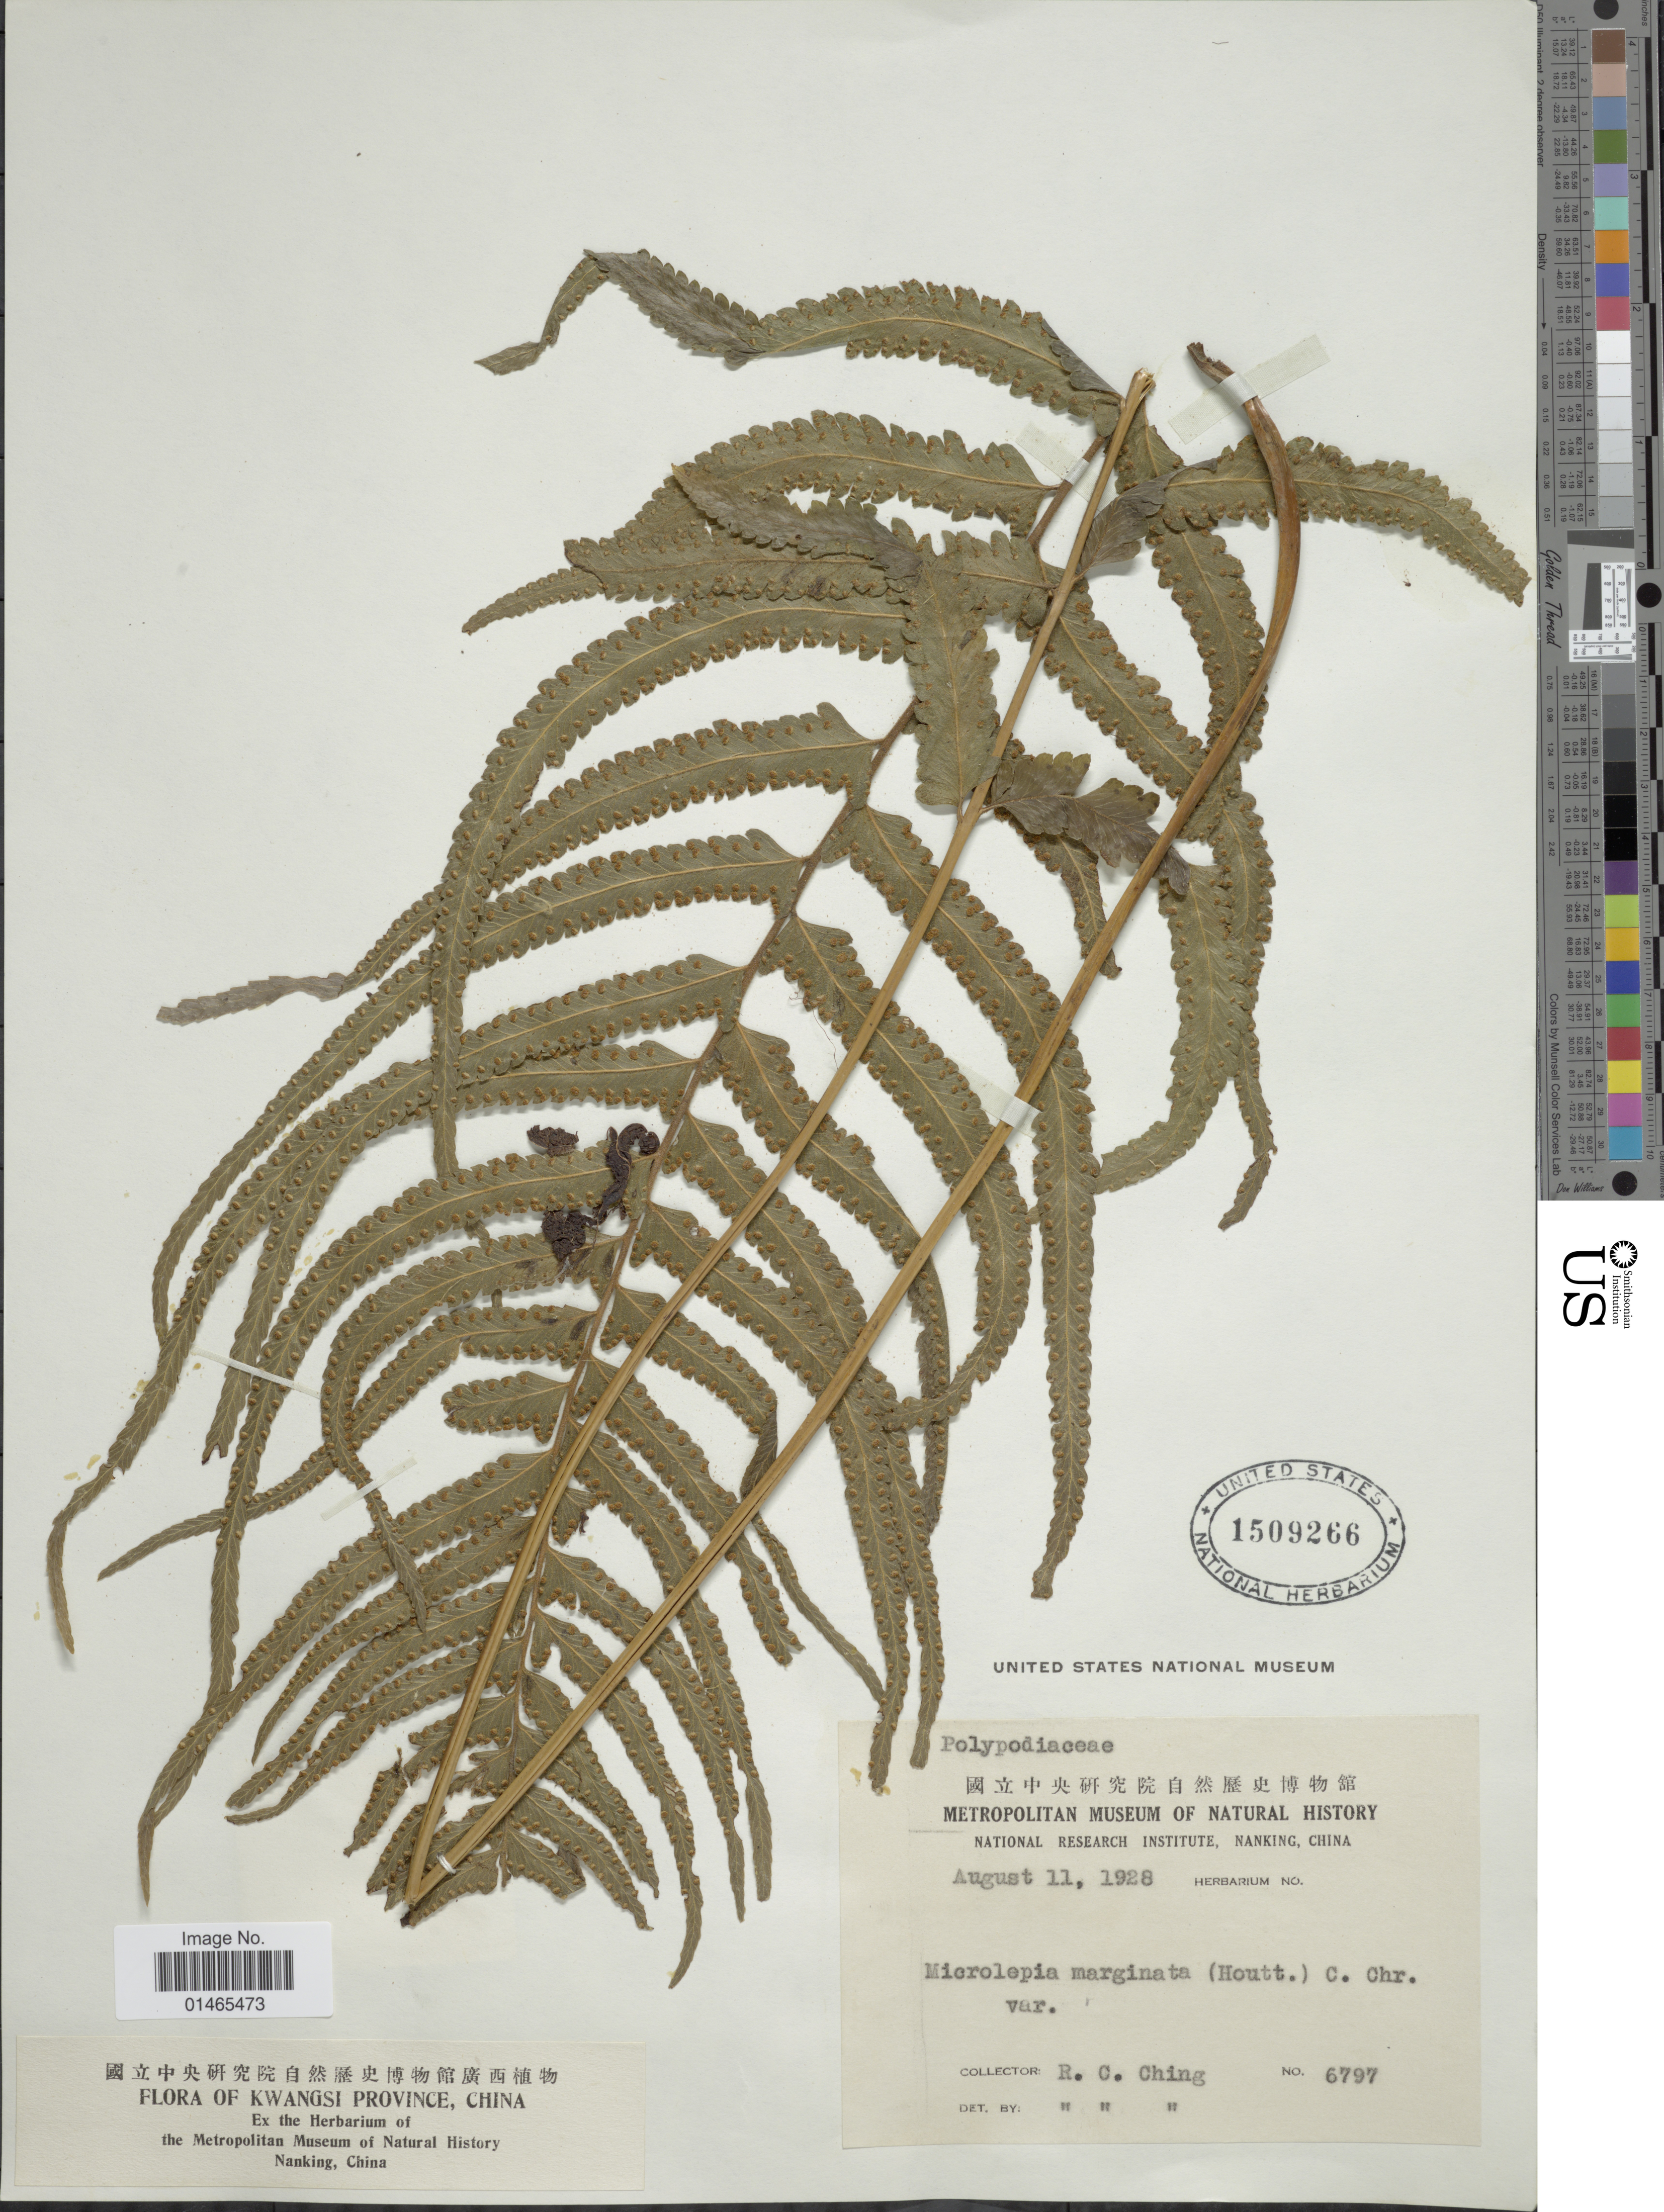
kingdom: Plantae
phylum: Tracheophyta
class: Polypodiopsida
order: Polypodiales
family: Dennstaedtiaceae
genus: Microlepia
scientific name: Microlepia marginata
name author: (Houtt.) C. Chr.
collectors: R. C. Ching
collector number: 6797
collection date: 1928-08-11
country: China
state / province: Guangxi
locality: Kwangsi province, China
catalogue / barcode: US 1509266